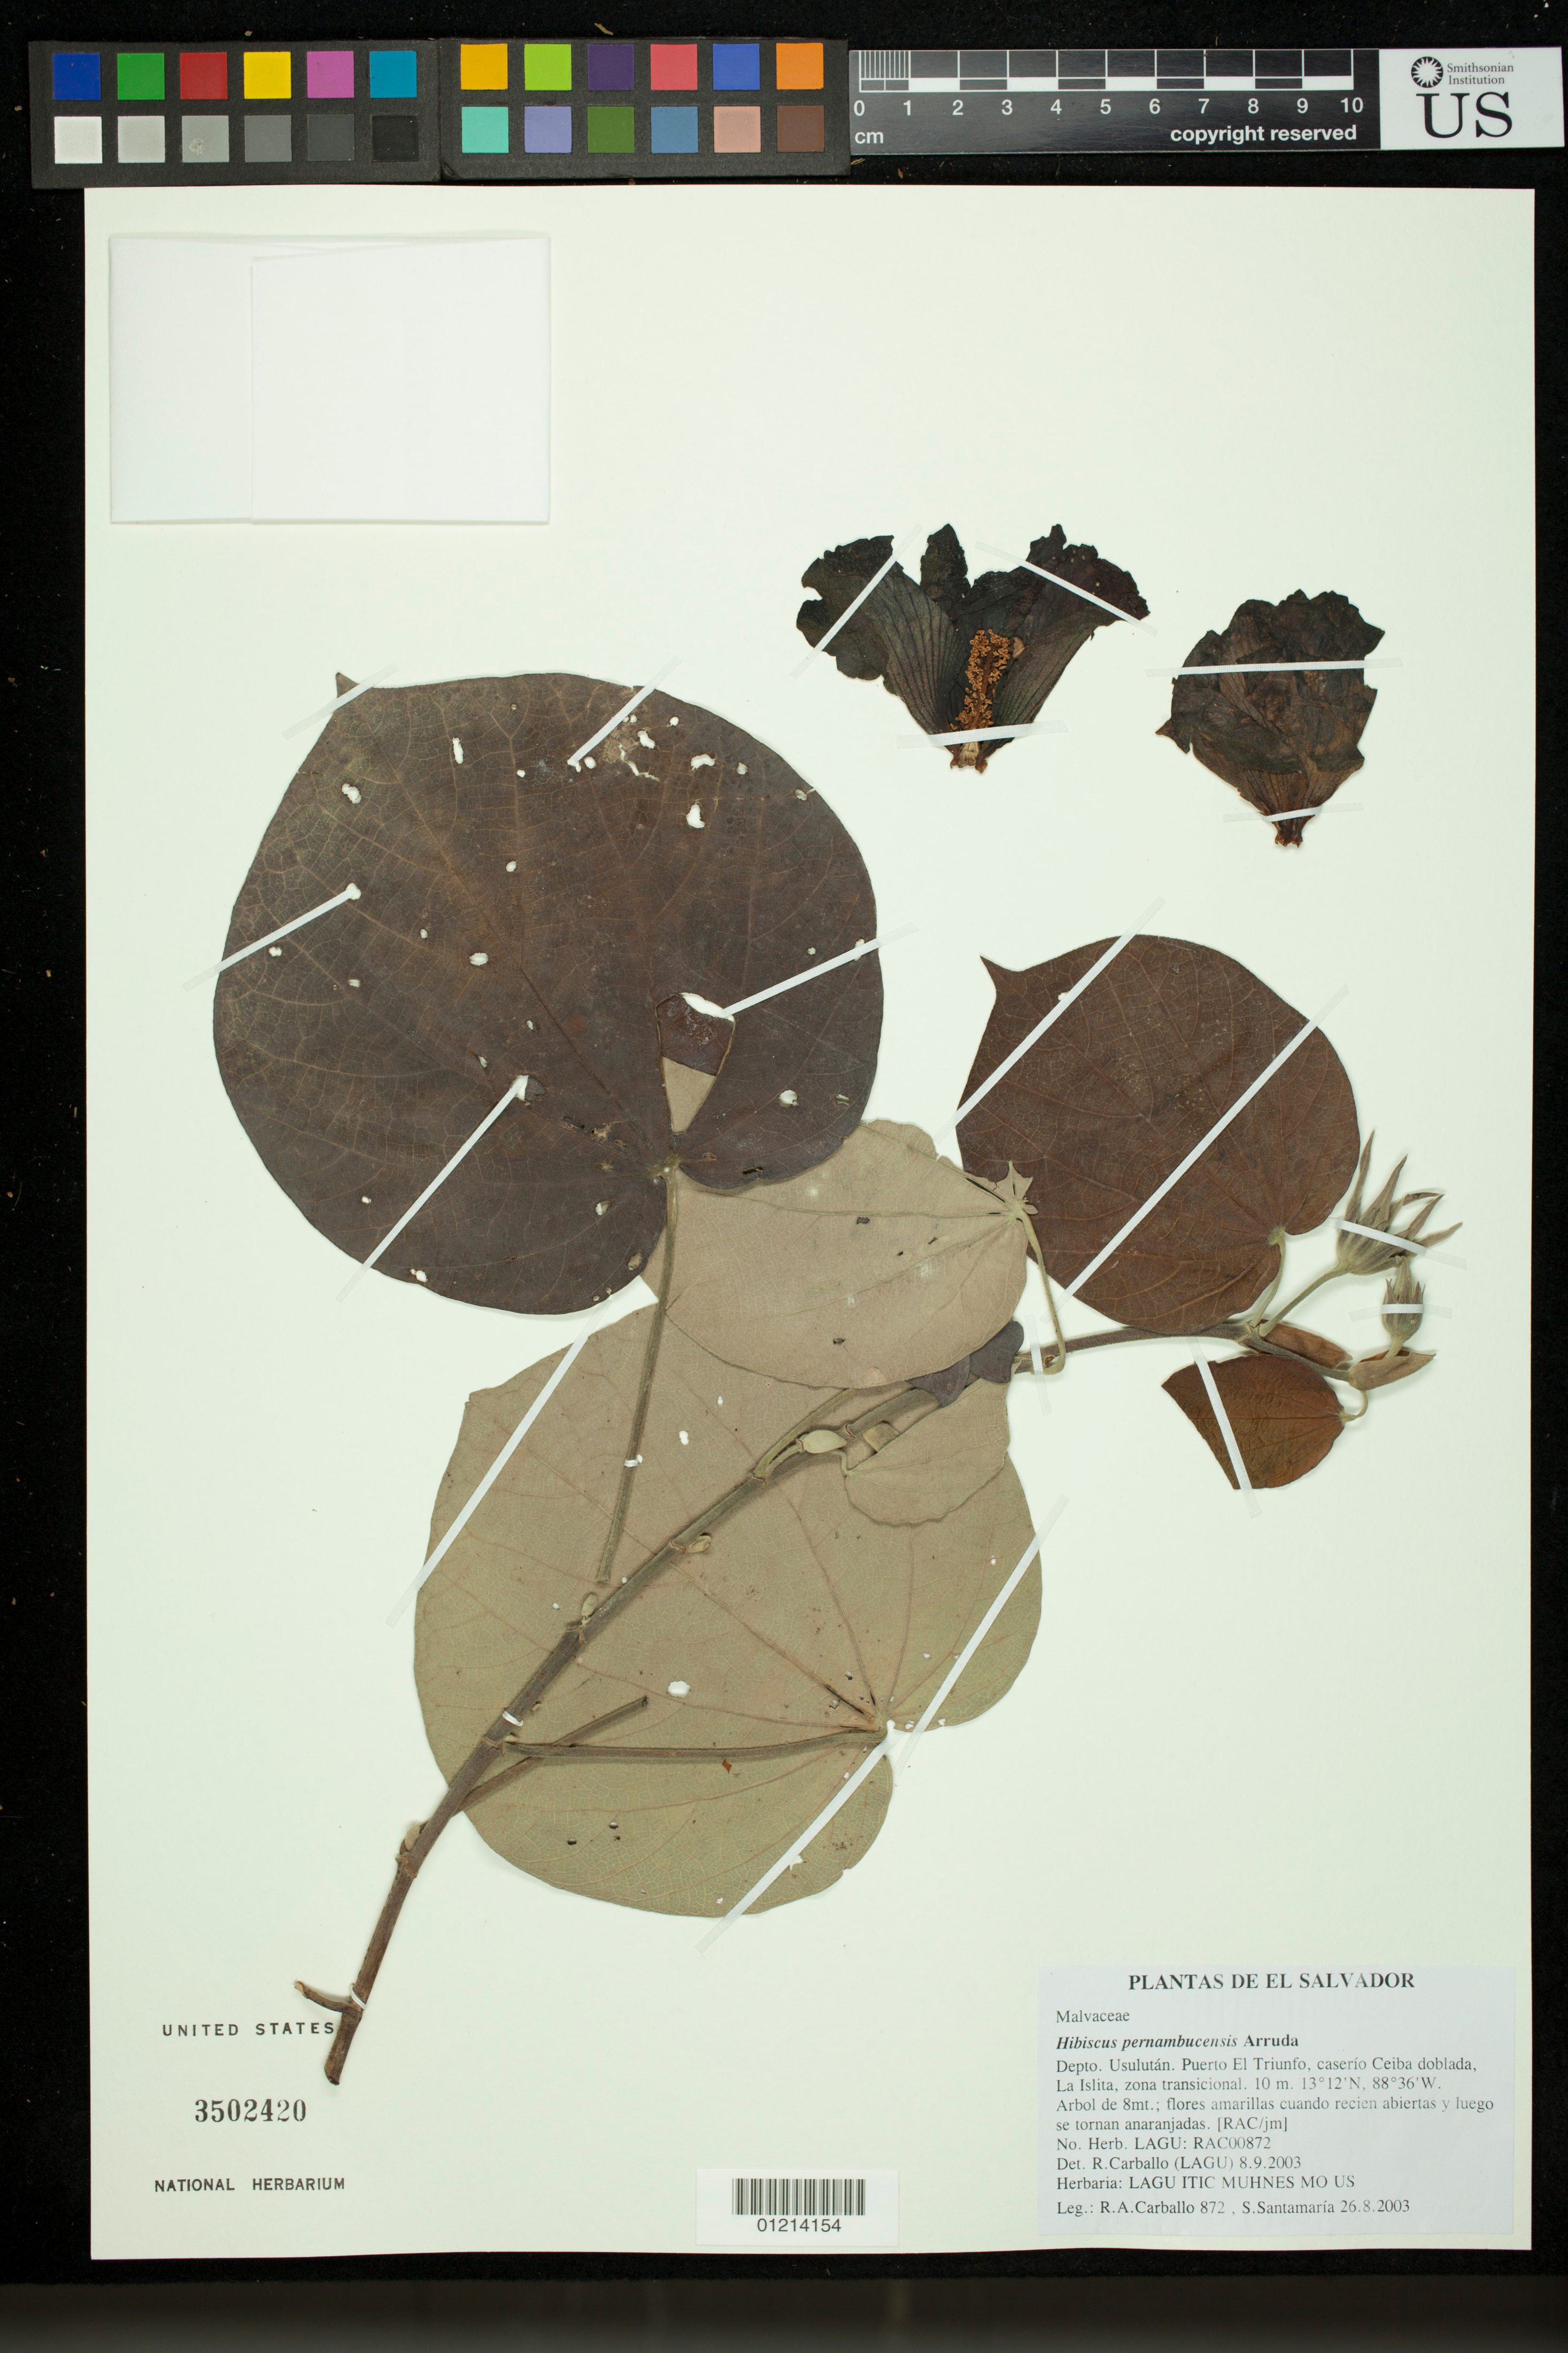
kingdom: Plantae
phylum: Tracheophyta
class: Magnoliopsida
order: Malvales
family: Malvaceae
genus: Talipariti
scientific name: Talipariti tiliaceum var. pernambucense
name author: (Arruda) Fryxell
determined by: Dorr, Laurence J., Curator (BOT), Smithsonian Institution - National Museum of Natural History (UNITED STATES)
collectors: R. A. Carballo & S. Santamaria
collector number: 872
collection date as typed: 26 Aug 2003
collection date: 2003-08-26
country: El Salvador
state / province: Usulután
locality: Depto. Usulután. Puerto El Triunfo, caserío Ceiba doblada, La Islita, zona transicional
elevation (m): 10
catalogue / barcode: US 3502420